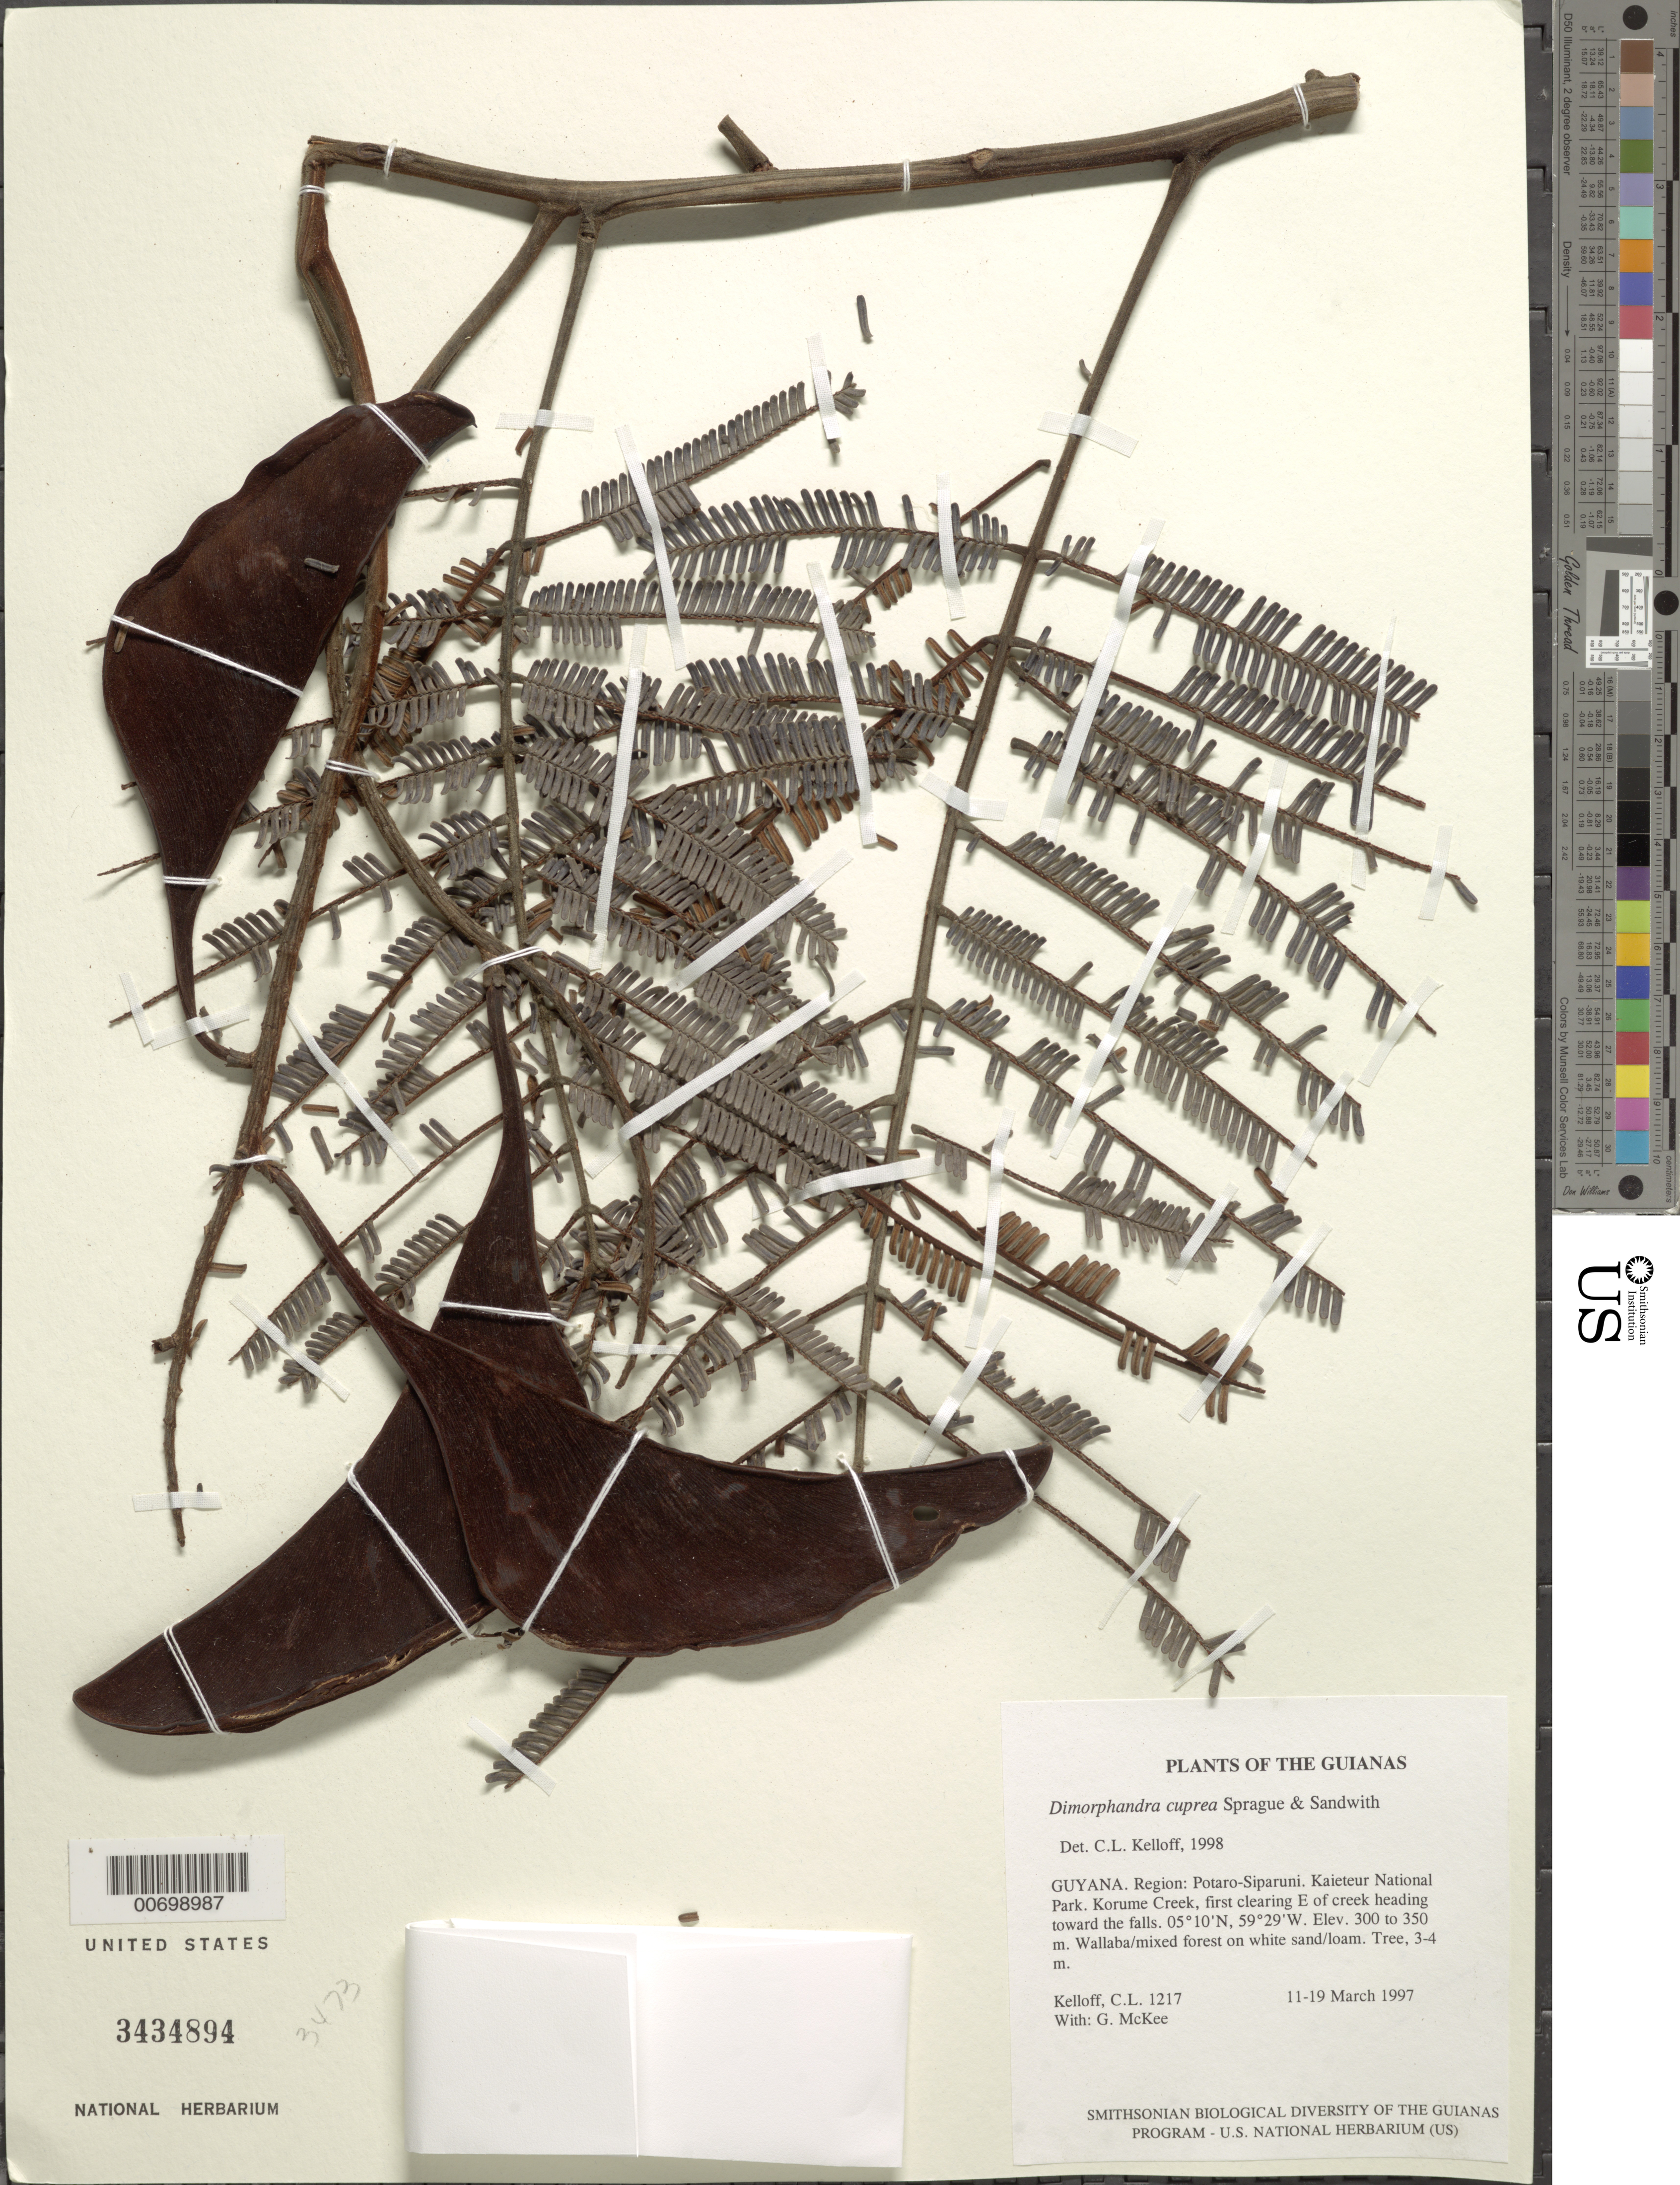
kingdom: Plantae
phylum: Tracheophyta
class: Magnoliopsida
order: Fabales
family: Fabaceae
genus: Dimorphandra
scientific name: Dimorphandra cuprea subsp. cuprea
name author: Sprague & Sandwith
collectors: C. L. Kelloff & G. S. McKee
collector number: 1217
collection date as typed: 11-19 March 1997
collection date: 1997-03-11/1997-03-19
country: Guyana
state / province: Potaro-Siparuni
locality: Kaieteur National Park. Korume Creek, first clearing E of creek heading toward the falls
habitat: Wallaba/mixed forest on white sand/loam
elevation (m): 300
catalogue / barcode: US 3434894